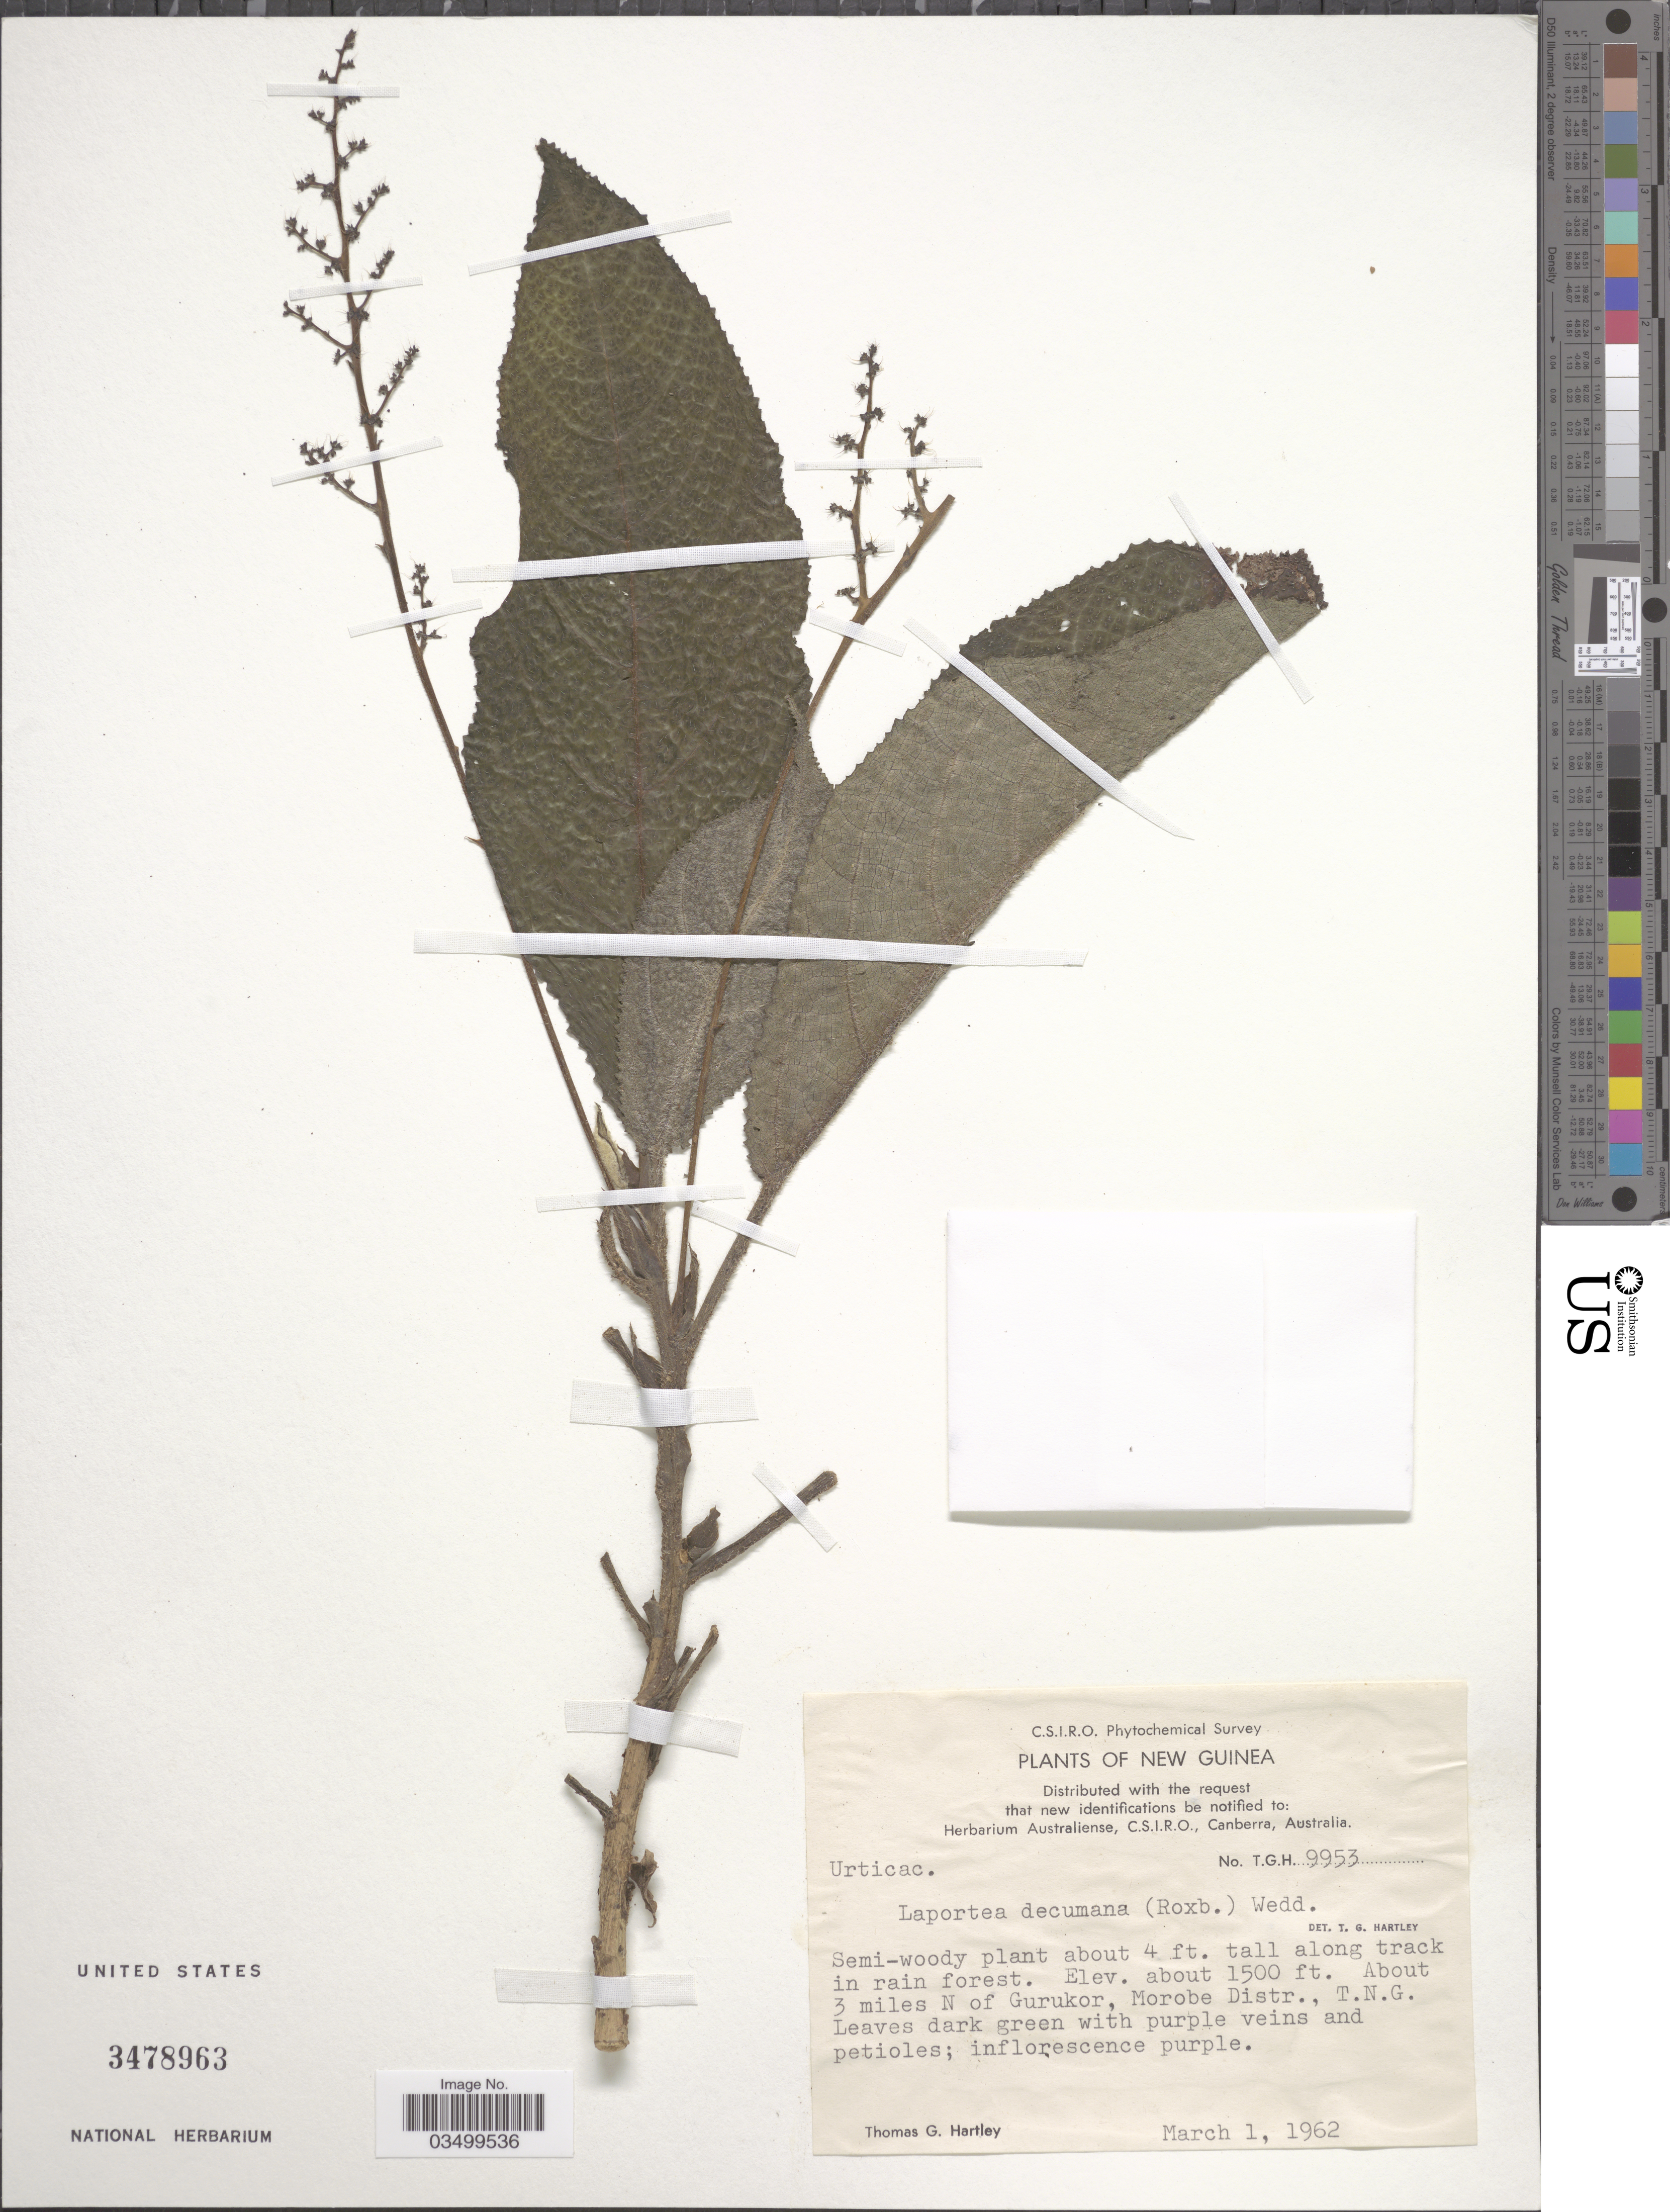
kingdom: Plantae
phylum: Tracheophyta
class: Magnoliopsida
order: Rosales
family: Urticaceae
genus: Laportea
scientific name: Laportea decumana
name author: (Roxb.) Wedd.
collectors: T. G. Hartley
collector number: T.G.H. 9953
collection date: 1962-03-01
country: Papua New Guinea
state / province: Morobe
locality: About 3 miles N of Gurukor, Morobe Distr., T.N.G.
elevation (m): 457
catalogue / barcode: US 3478963